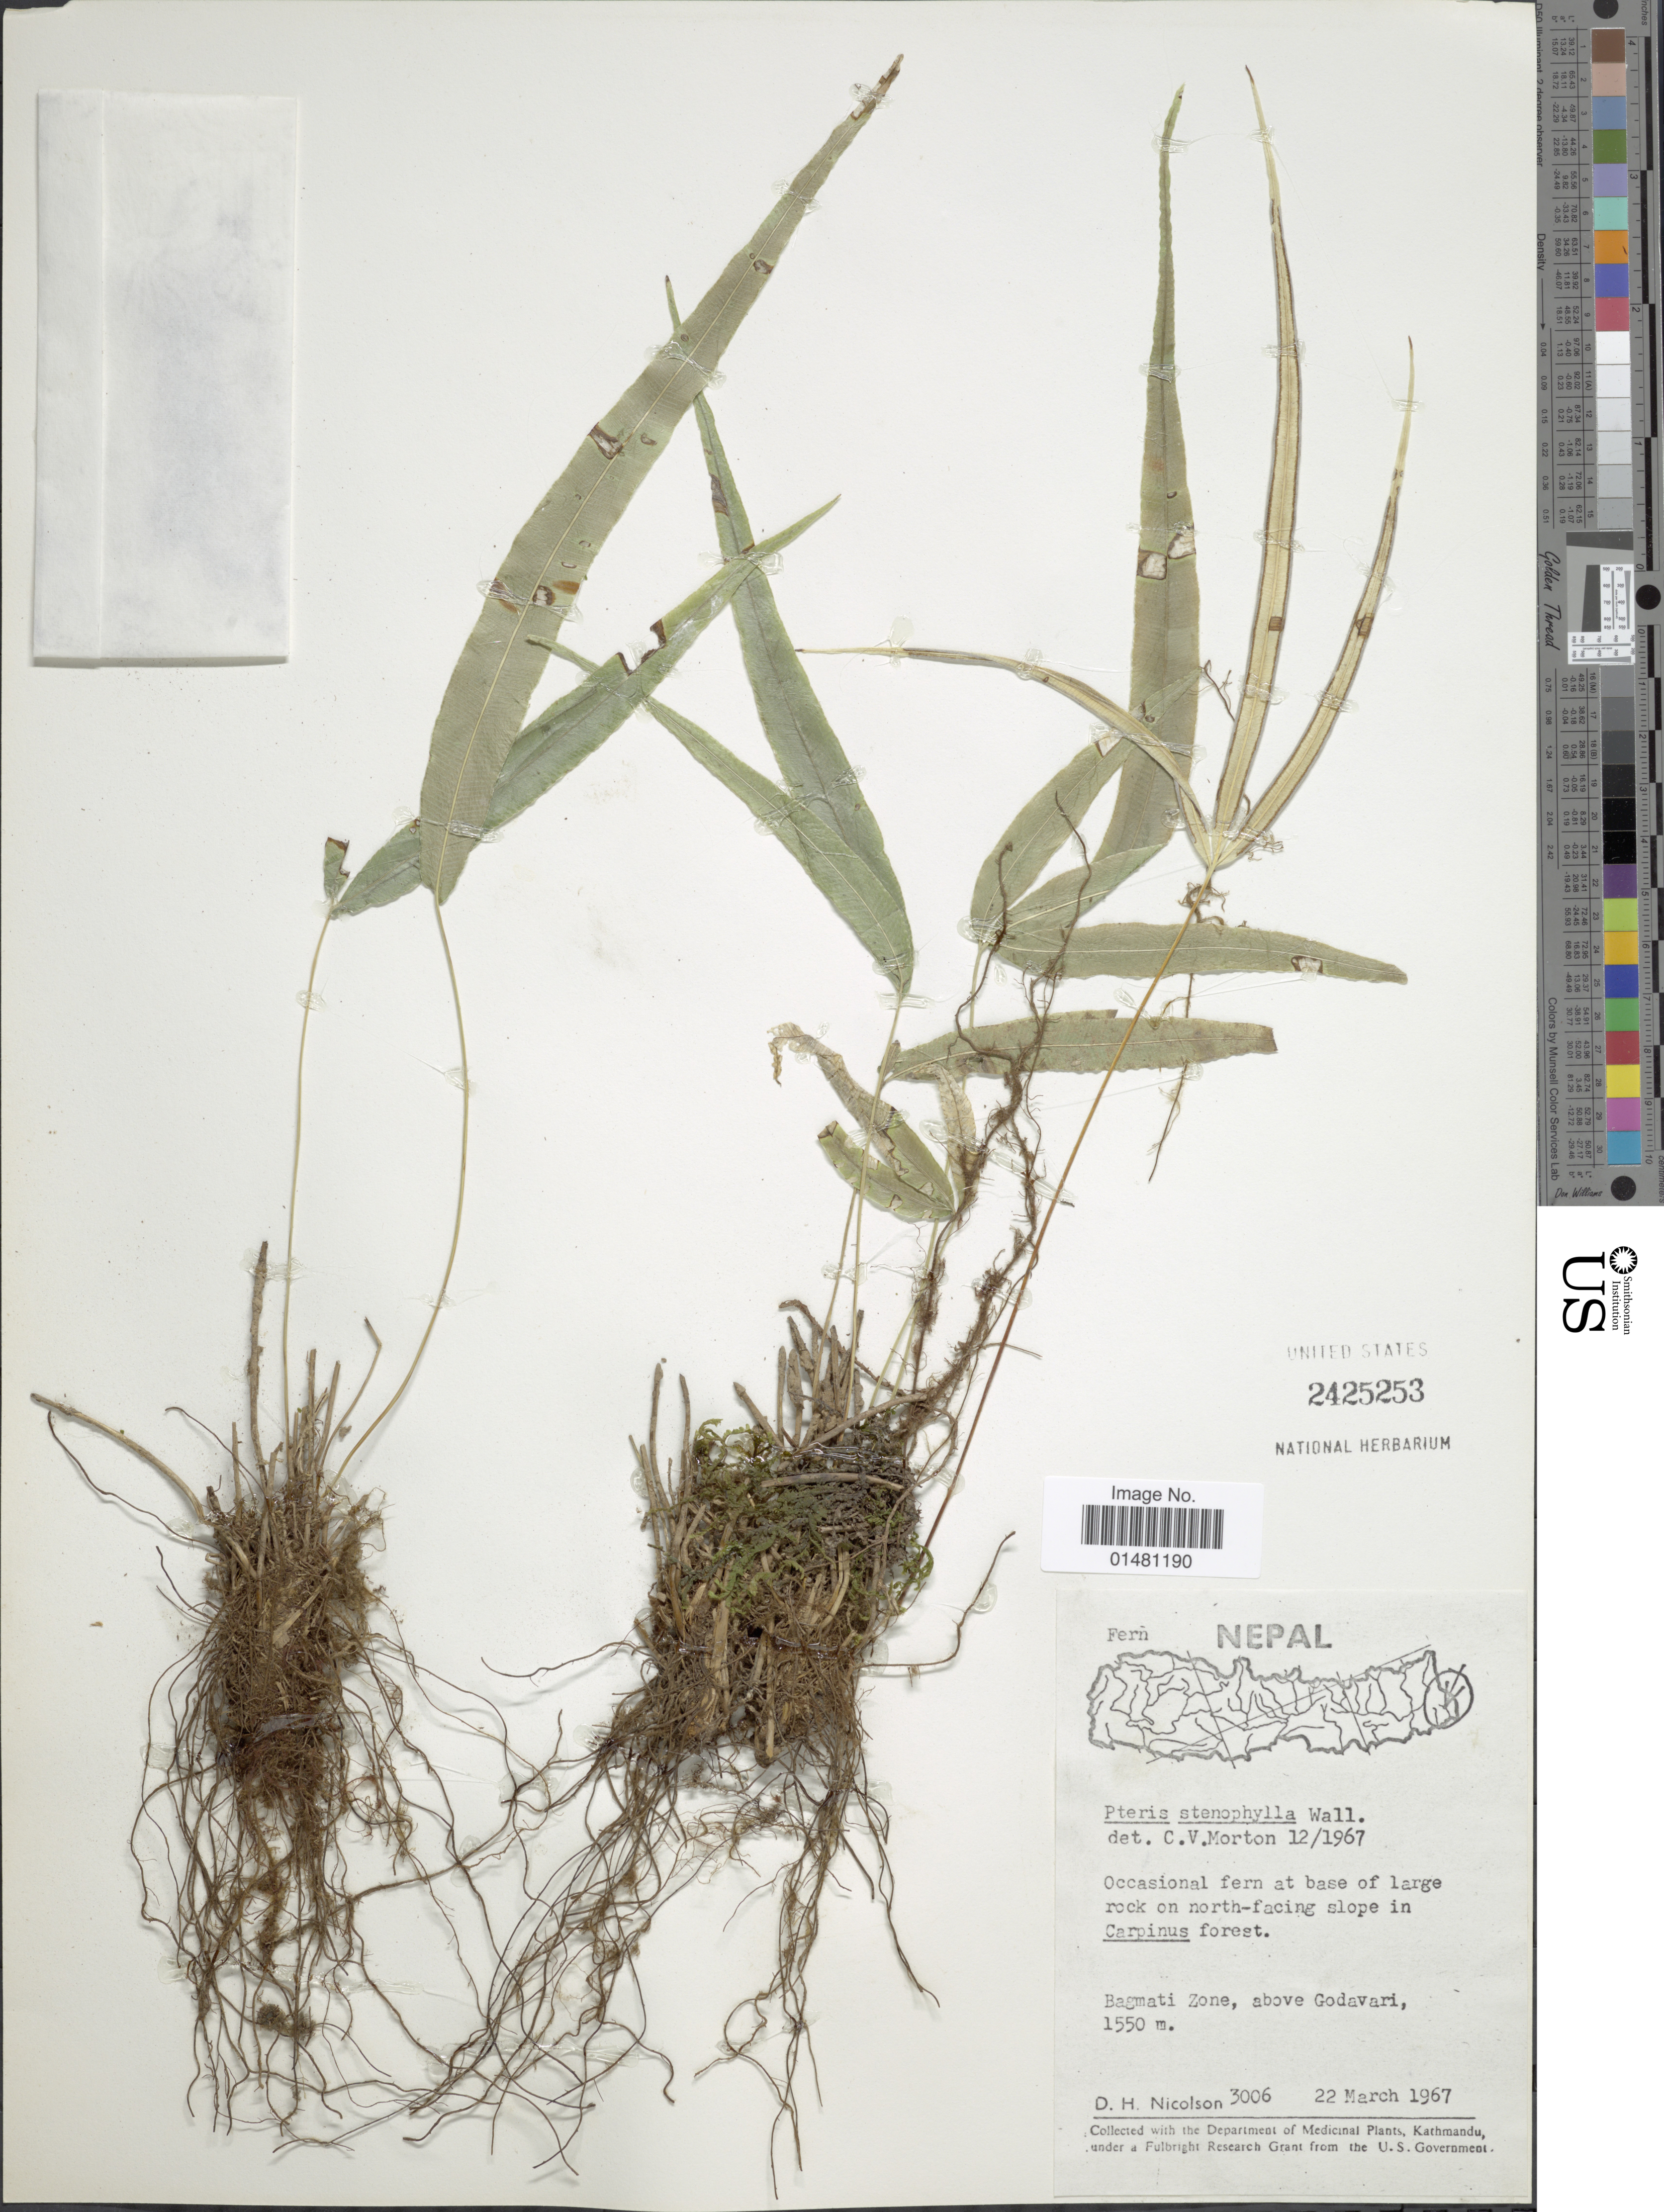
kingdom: Plantae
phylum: Tracheophyta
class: Polypodiopsida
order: Polypodiales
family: Pteridaceae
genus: Pteris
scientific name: Pteris stenophylla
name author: Wall. ex Hook. & Grev.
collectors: D. H. Nicolson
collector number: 3006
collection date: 1967-03-22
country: Nepal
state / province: Bagmati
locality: Occasional fern at base of large rock on north-facing slope in Carpinus forest, Bagmati Zone, above Godavari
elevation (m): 1550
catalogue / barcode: US 2425253